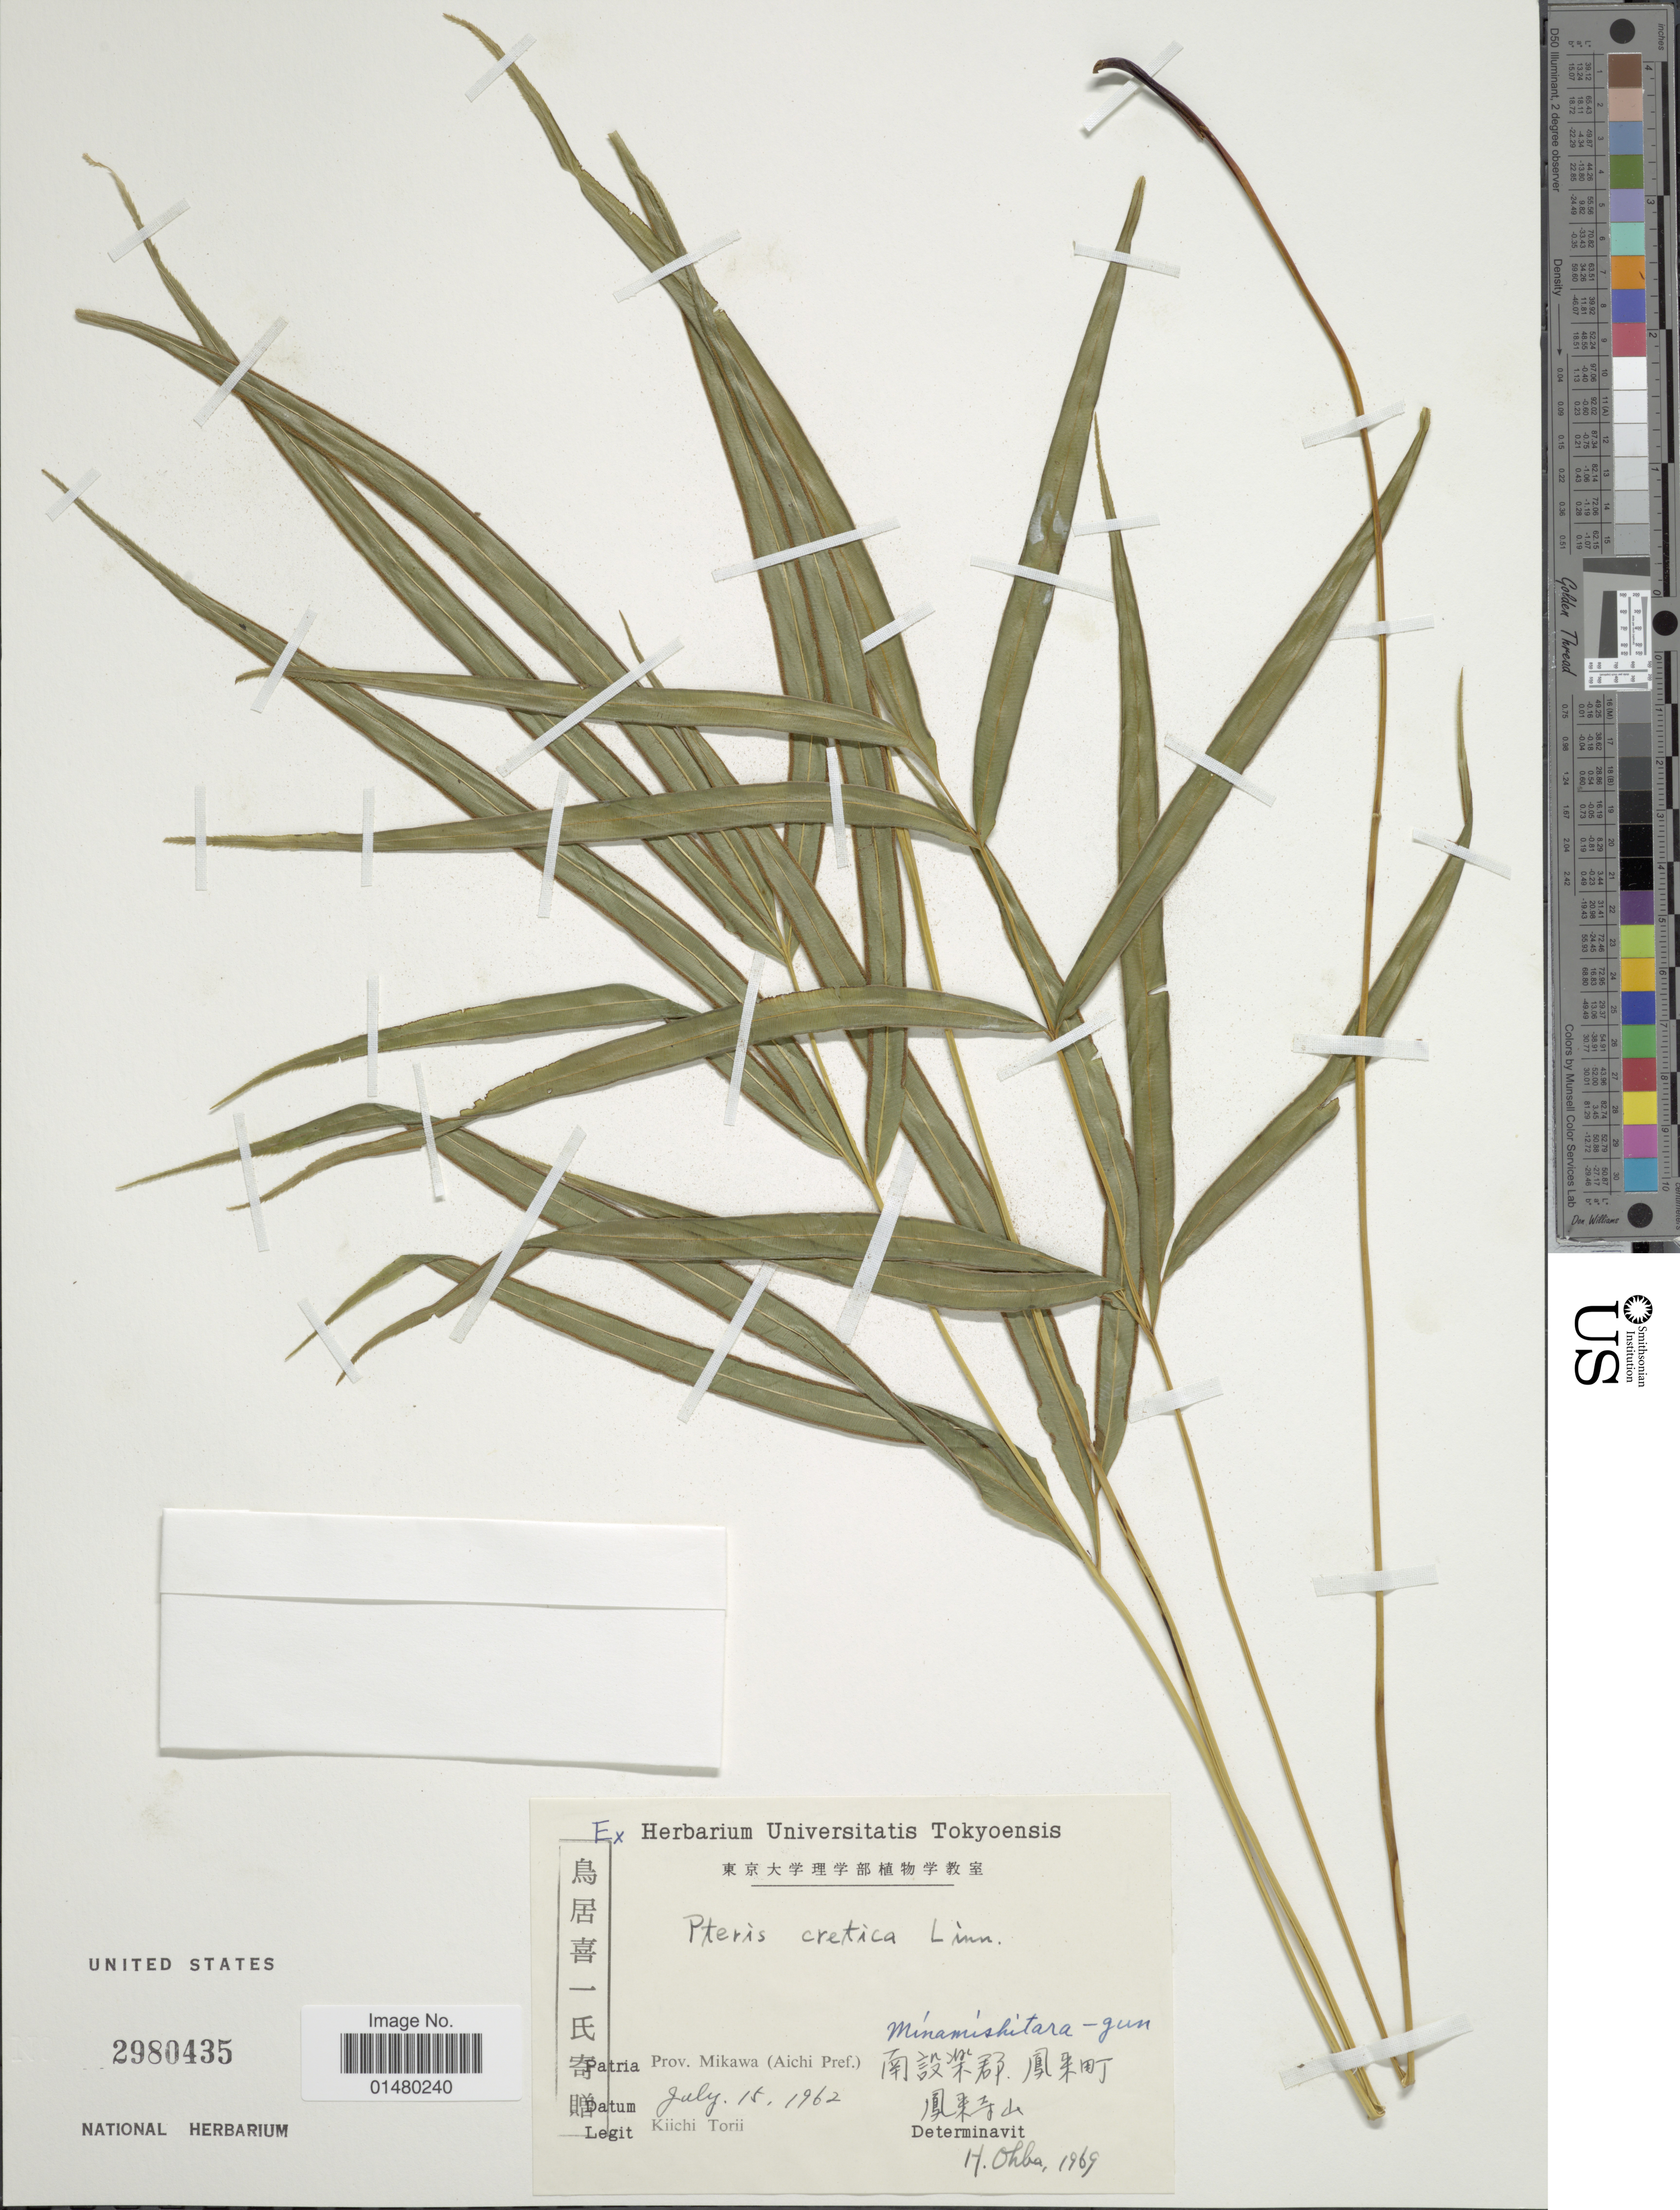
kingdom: Plantae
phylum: Tracheophyta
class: Polypodiopsida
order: Polypodiales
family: Pteridaceae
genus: Pteris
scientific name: Pteris cretica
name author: L.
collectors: K. Torii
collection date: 1962-07-15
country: Japan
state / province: Aiti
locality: Prov. Mikawa (Aichi Pref) Minamishitara-gun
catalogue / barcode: US 2980435